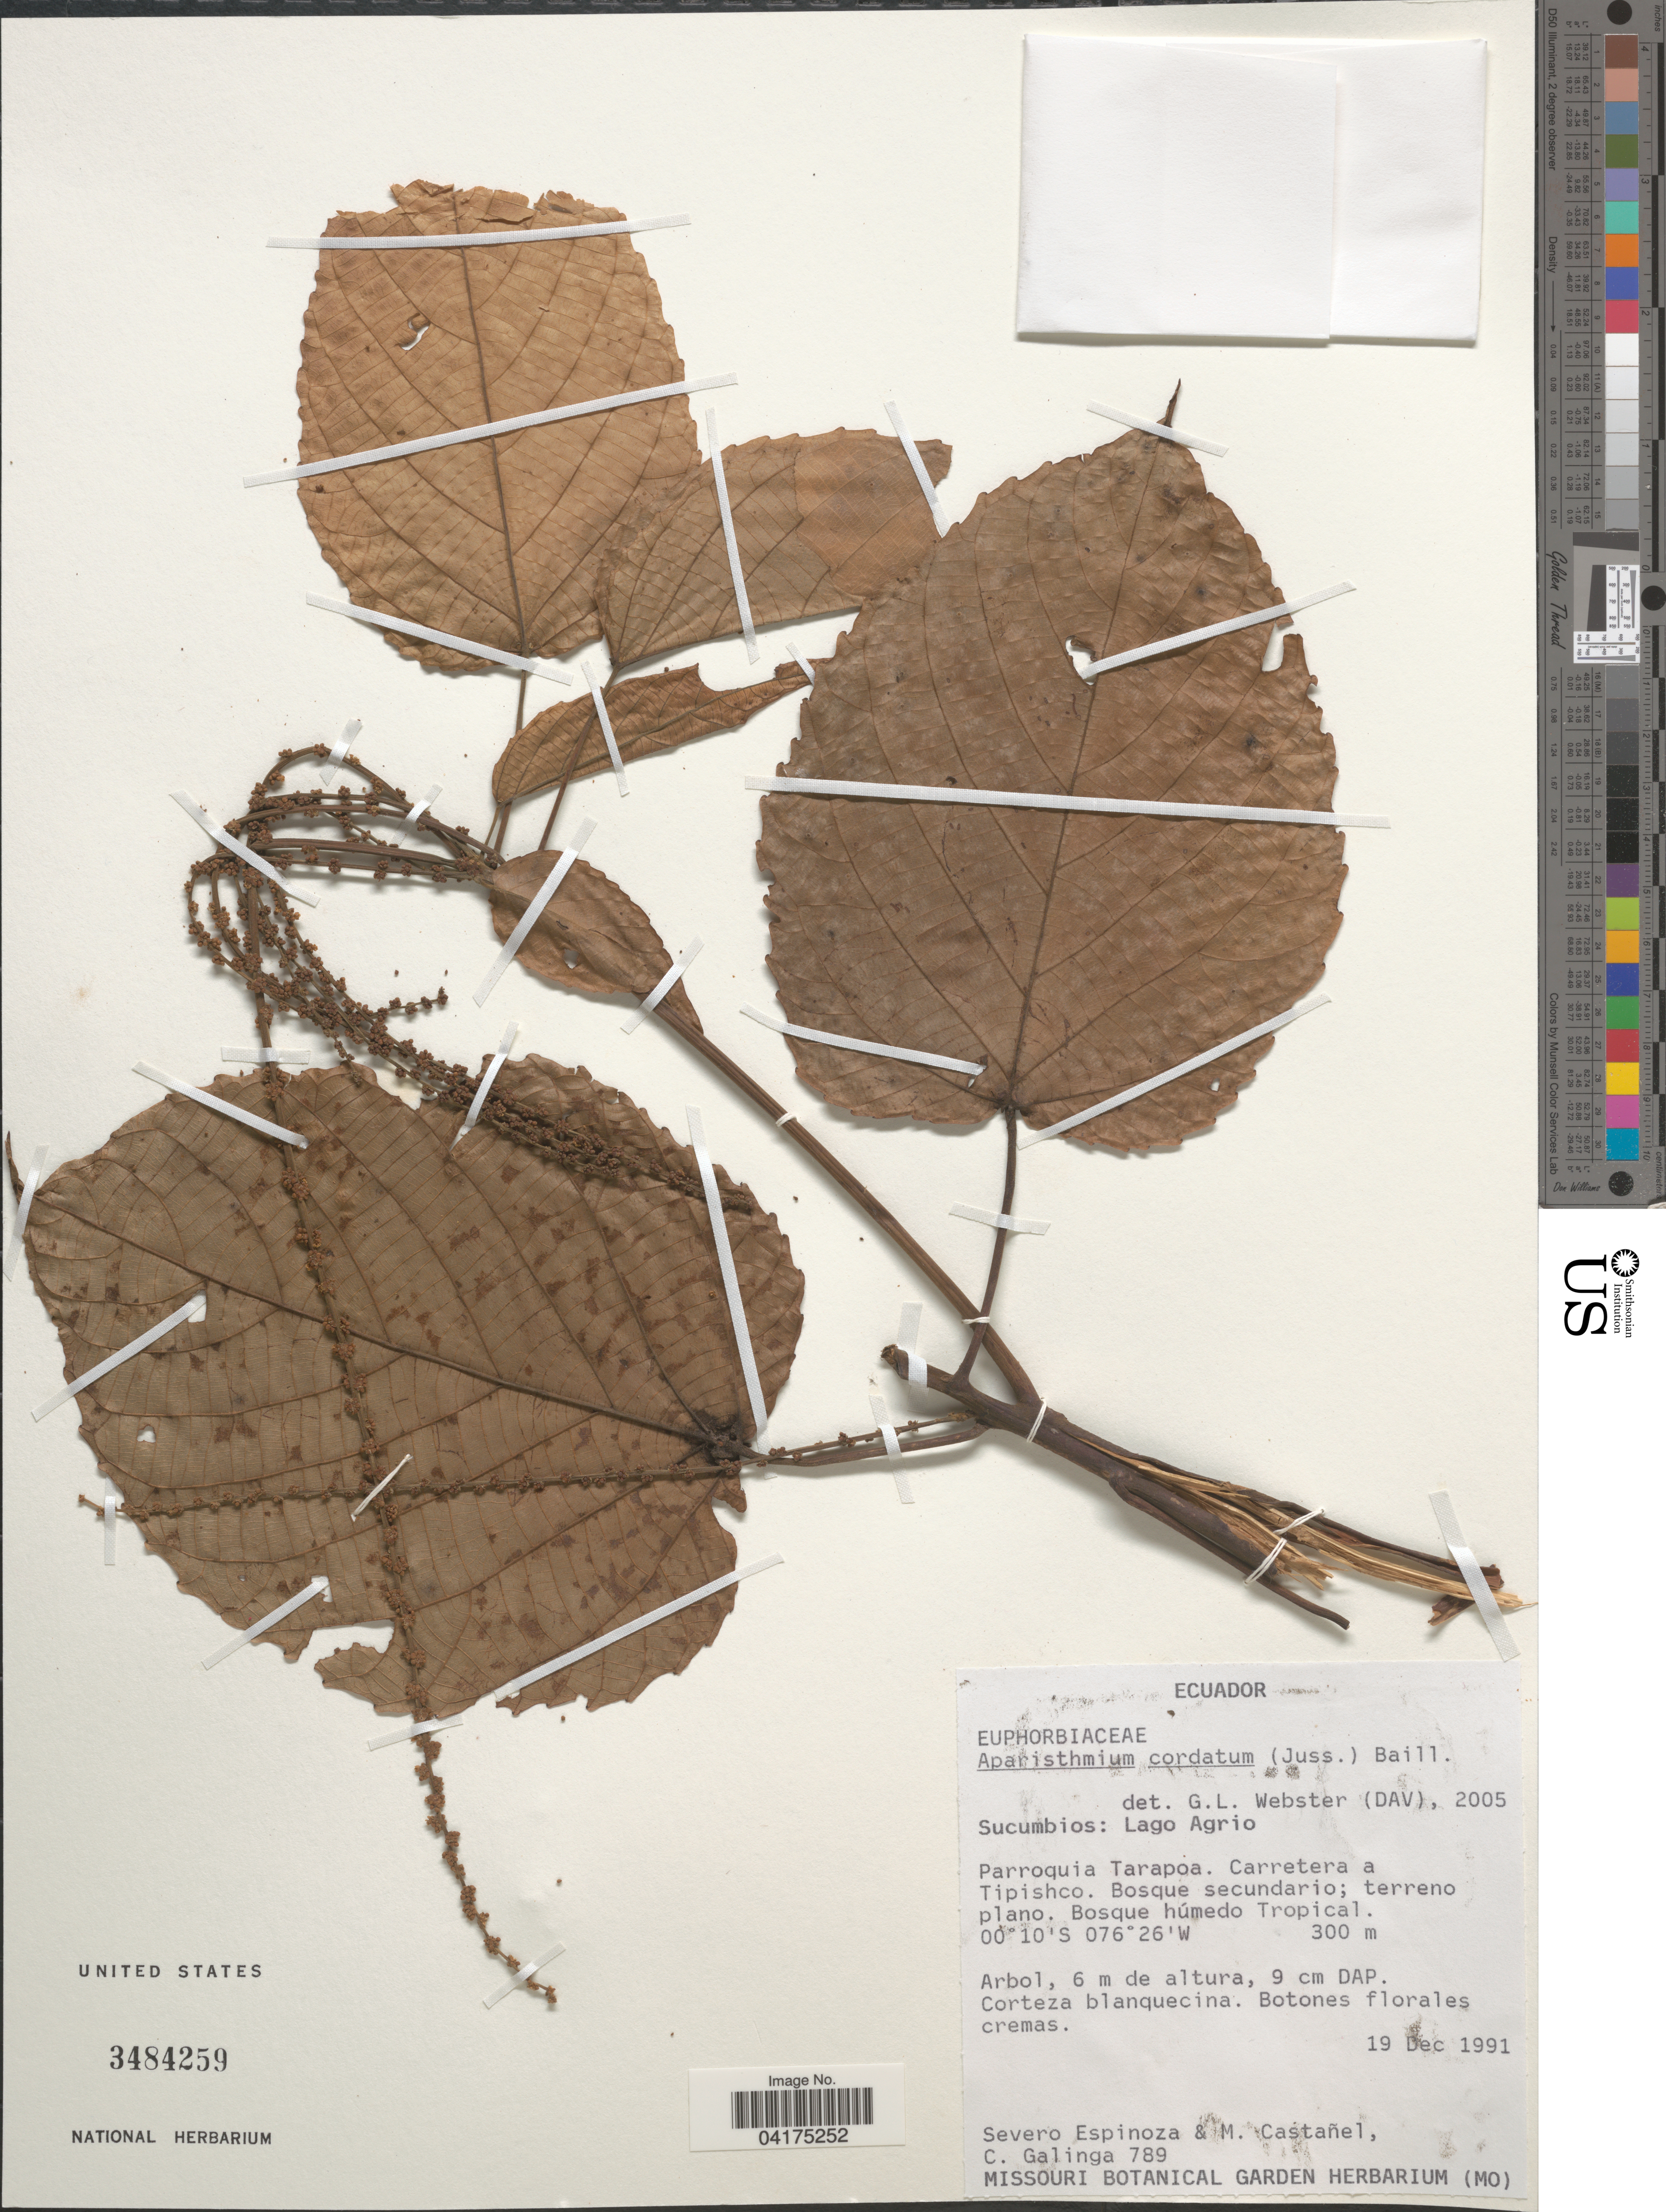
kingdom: Plantae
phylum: Tracheophyta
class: Magnoliopsida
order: Malpighiales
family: Euphorbiaceae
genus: Aparisthmium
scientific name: Aparisthmium cordatum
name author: (A. Juss.) Baill.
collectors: S. Espinoza, M. Castanel & C. Galinga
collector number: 789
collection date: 1991-12-19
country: Ecuador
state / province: Sucumbíos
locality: Lago Agrio. Parroquia Tarapoa. Carretera a Tipishco.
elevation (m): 300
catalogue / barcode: US 3484259